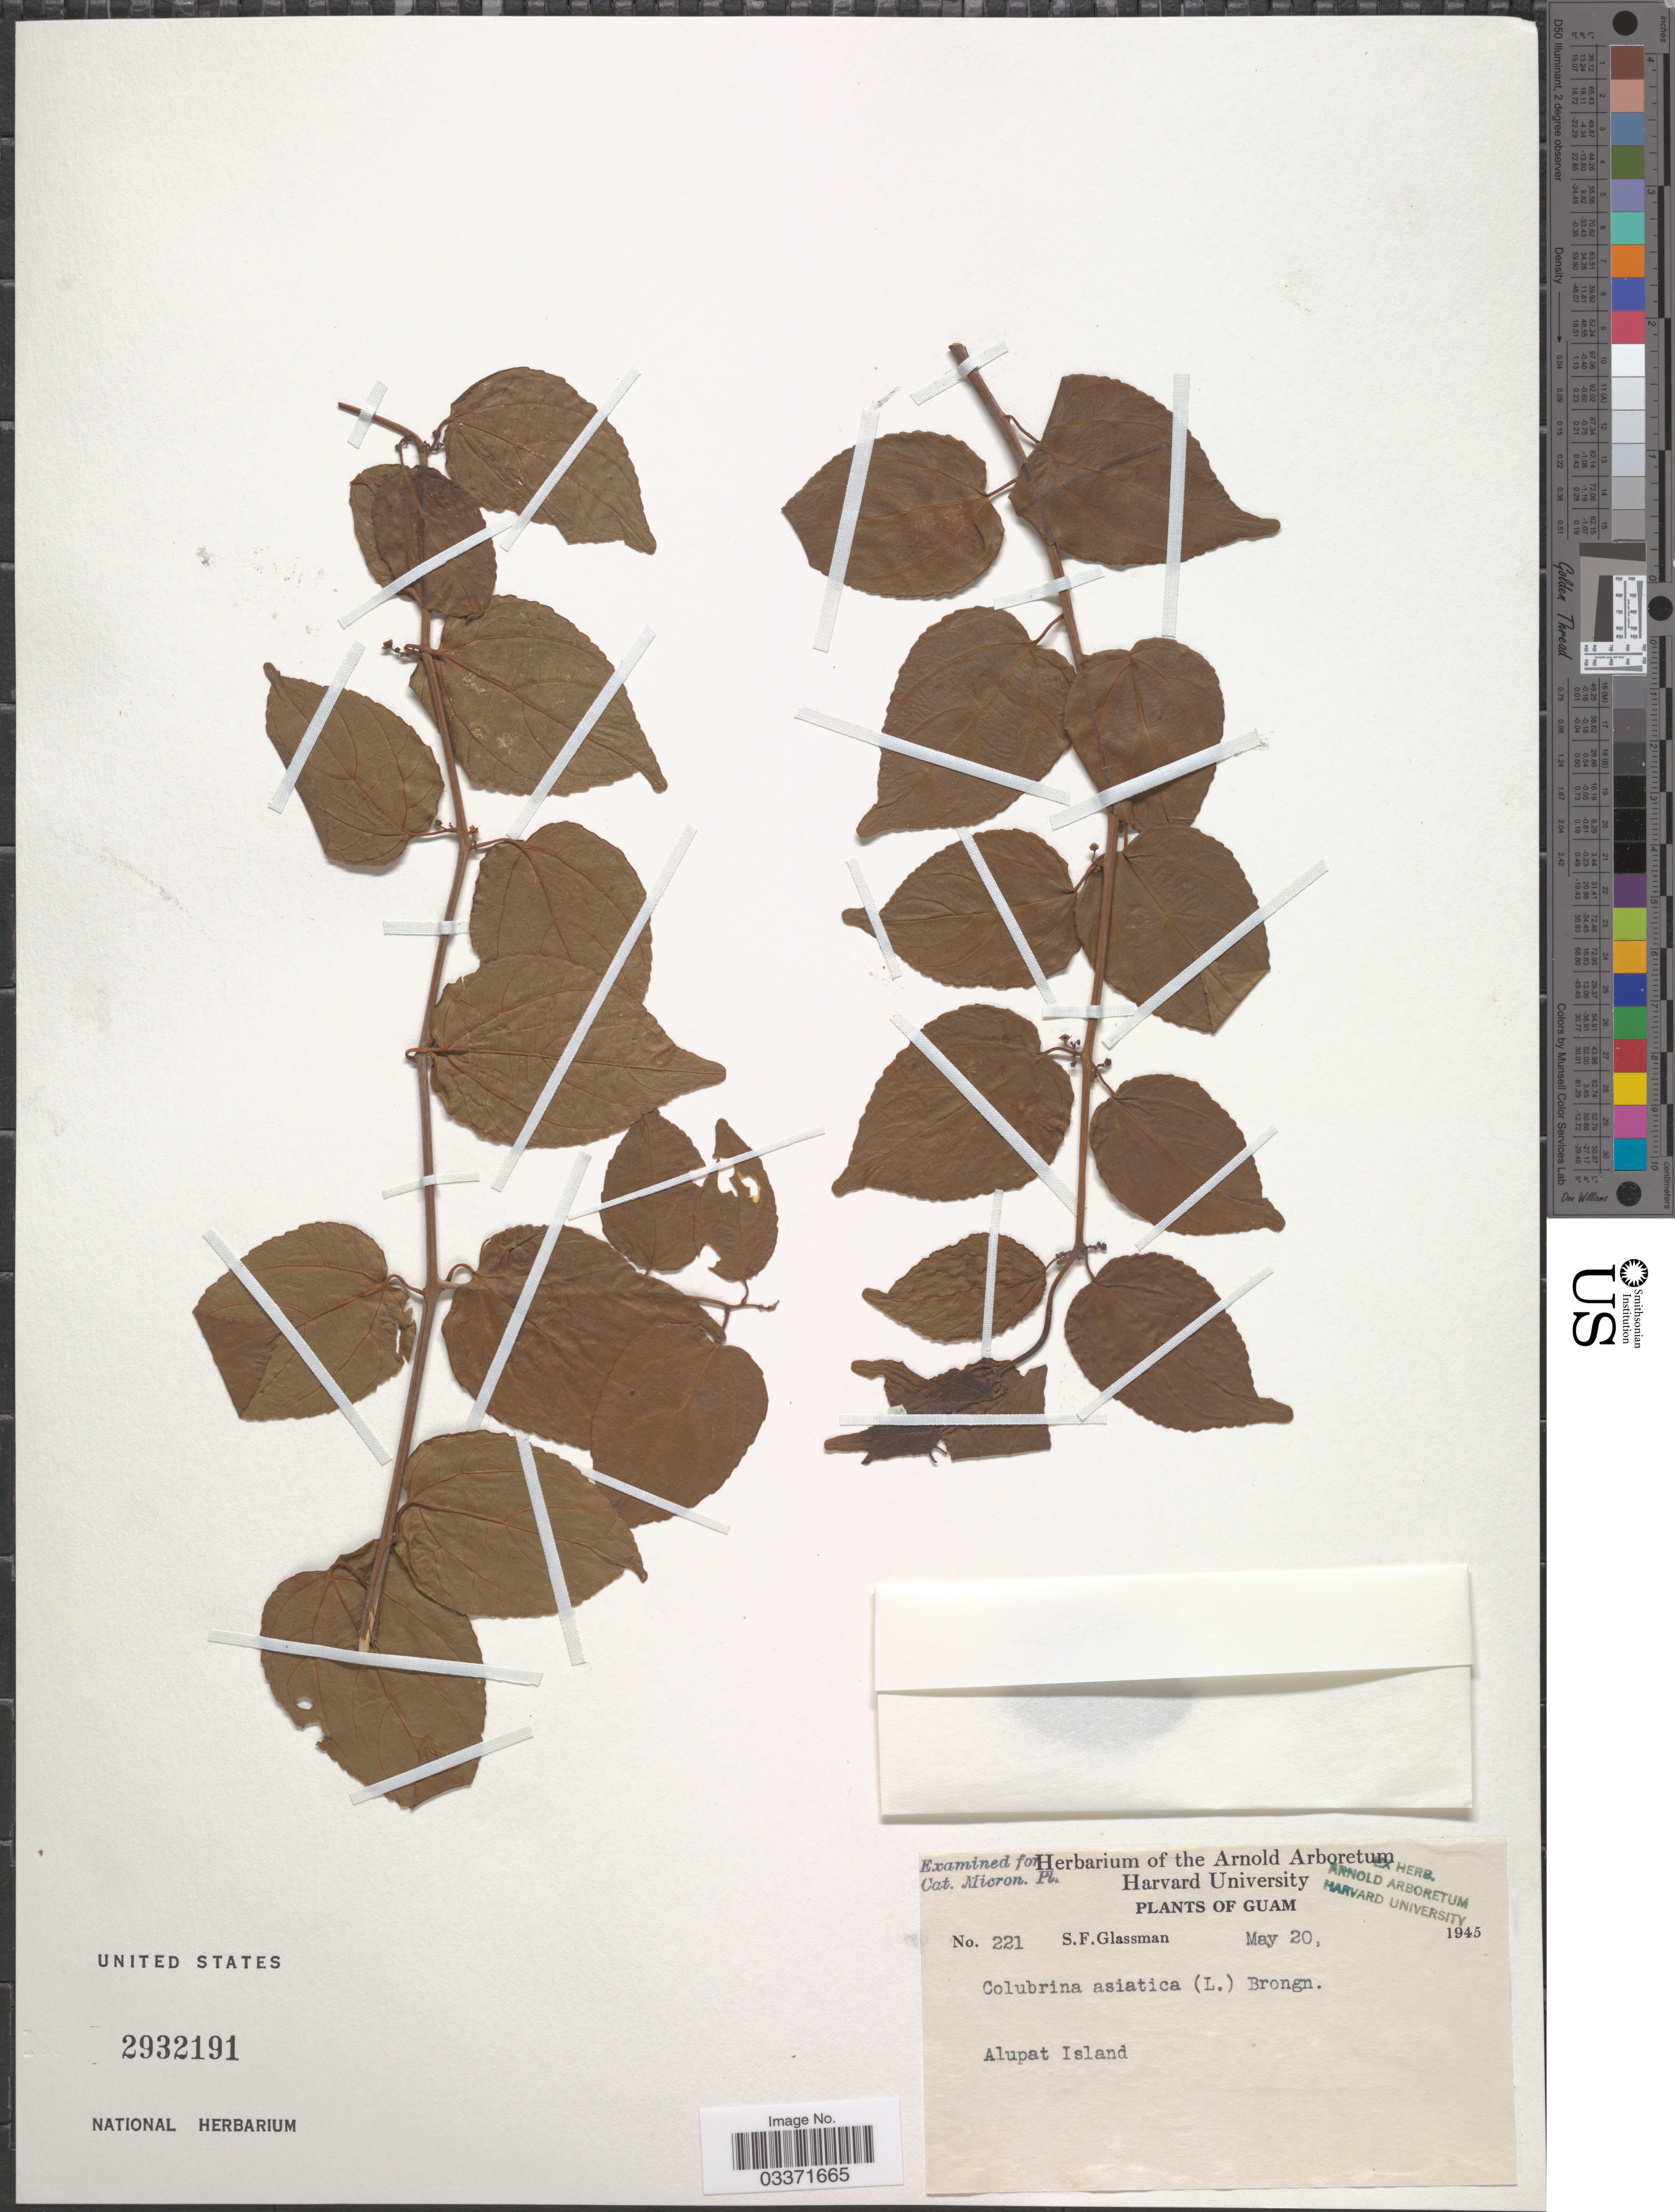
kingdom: Plantae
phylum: Tracheophyta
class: Magnoliopsida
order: Rosales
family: Rhamnaceae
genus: Colubrina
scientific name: Colubrina asiatica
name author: (L.) Brongn.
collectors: S. F. Glassman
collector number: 221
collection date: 1945-05-20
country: Guam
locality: Alupat Island.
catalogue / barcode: US 2932191